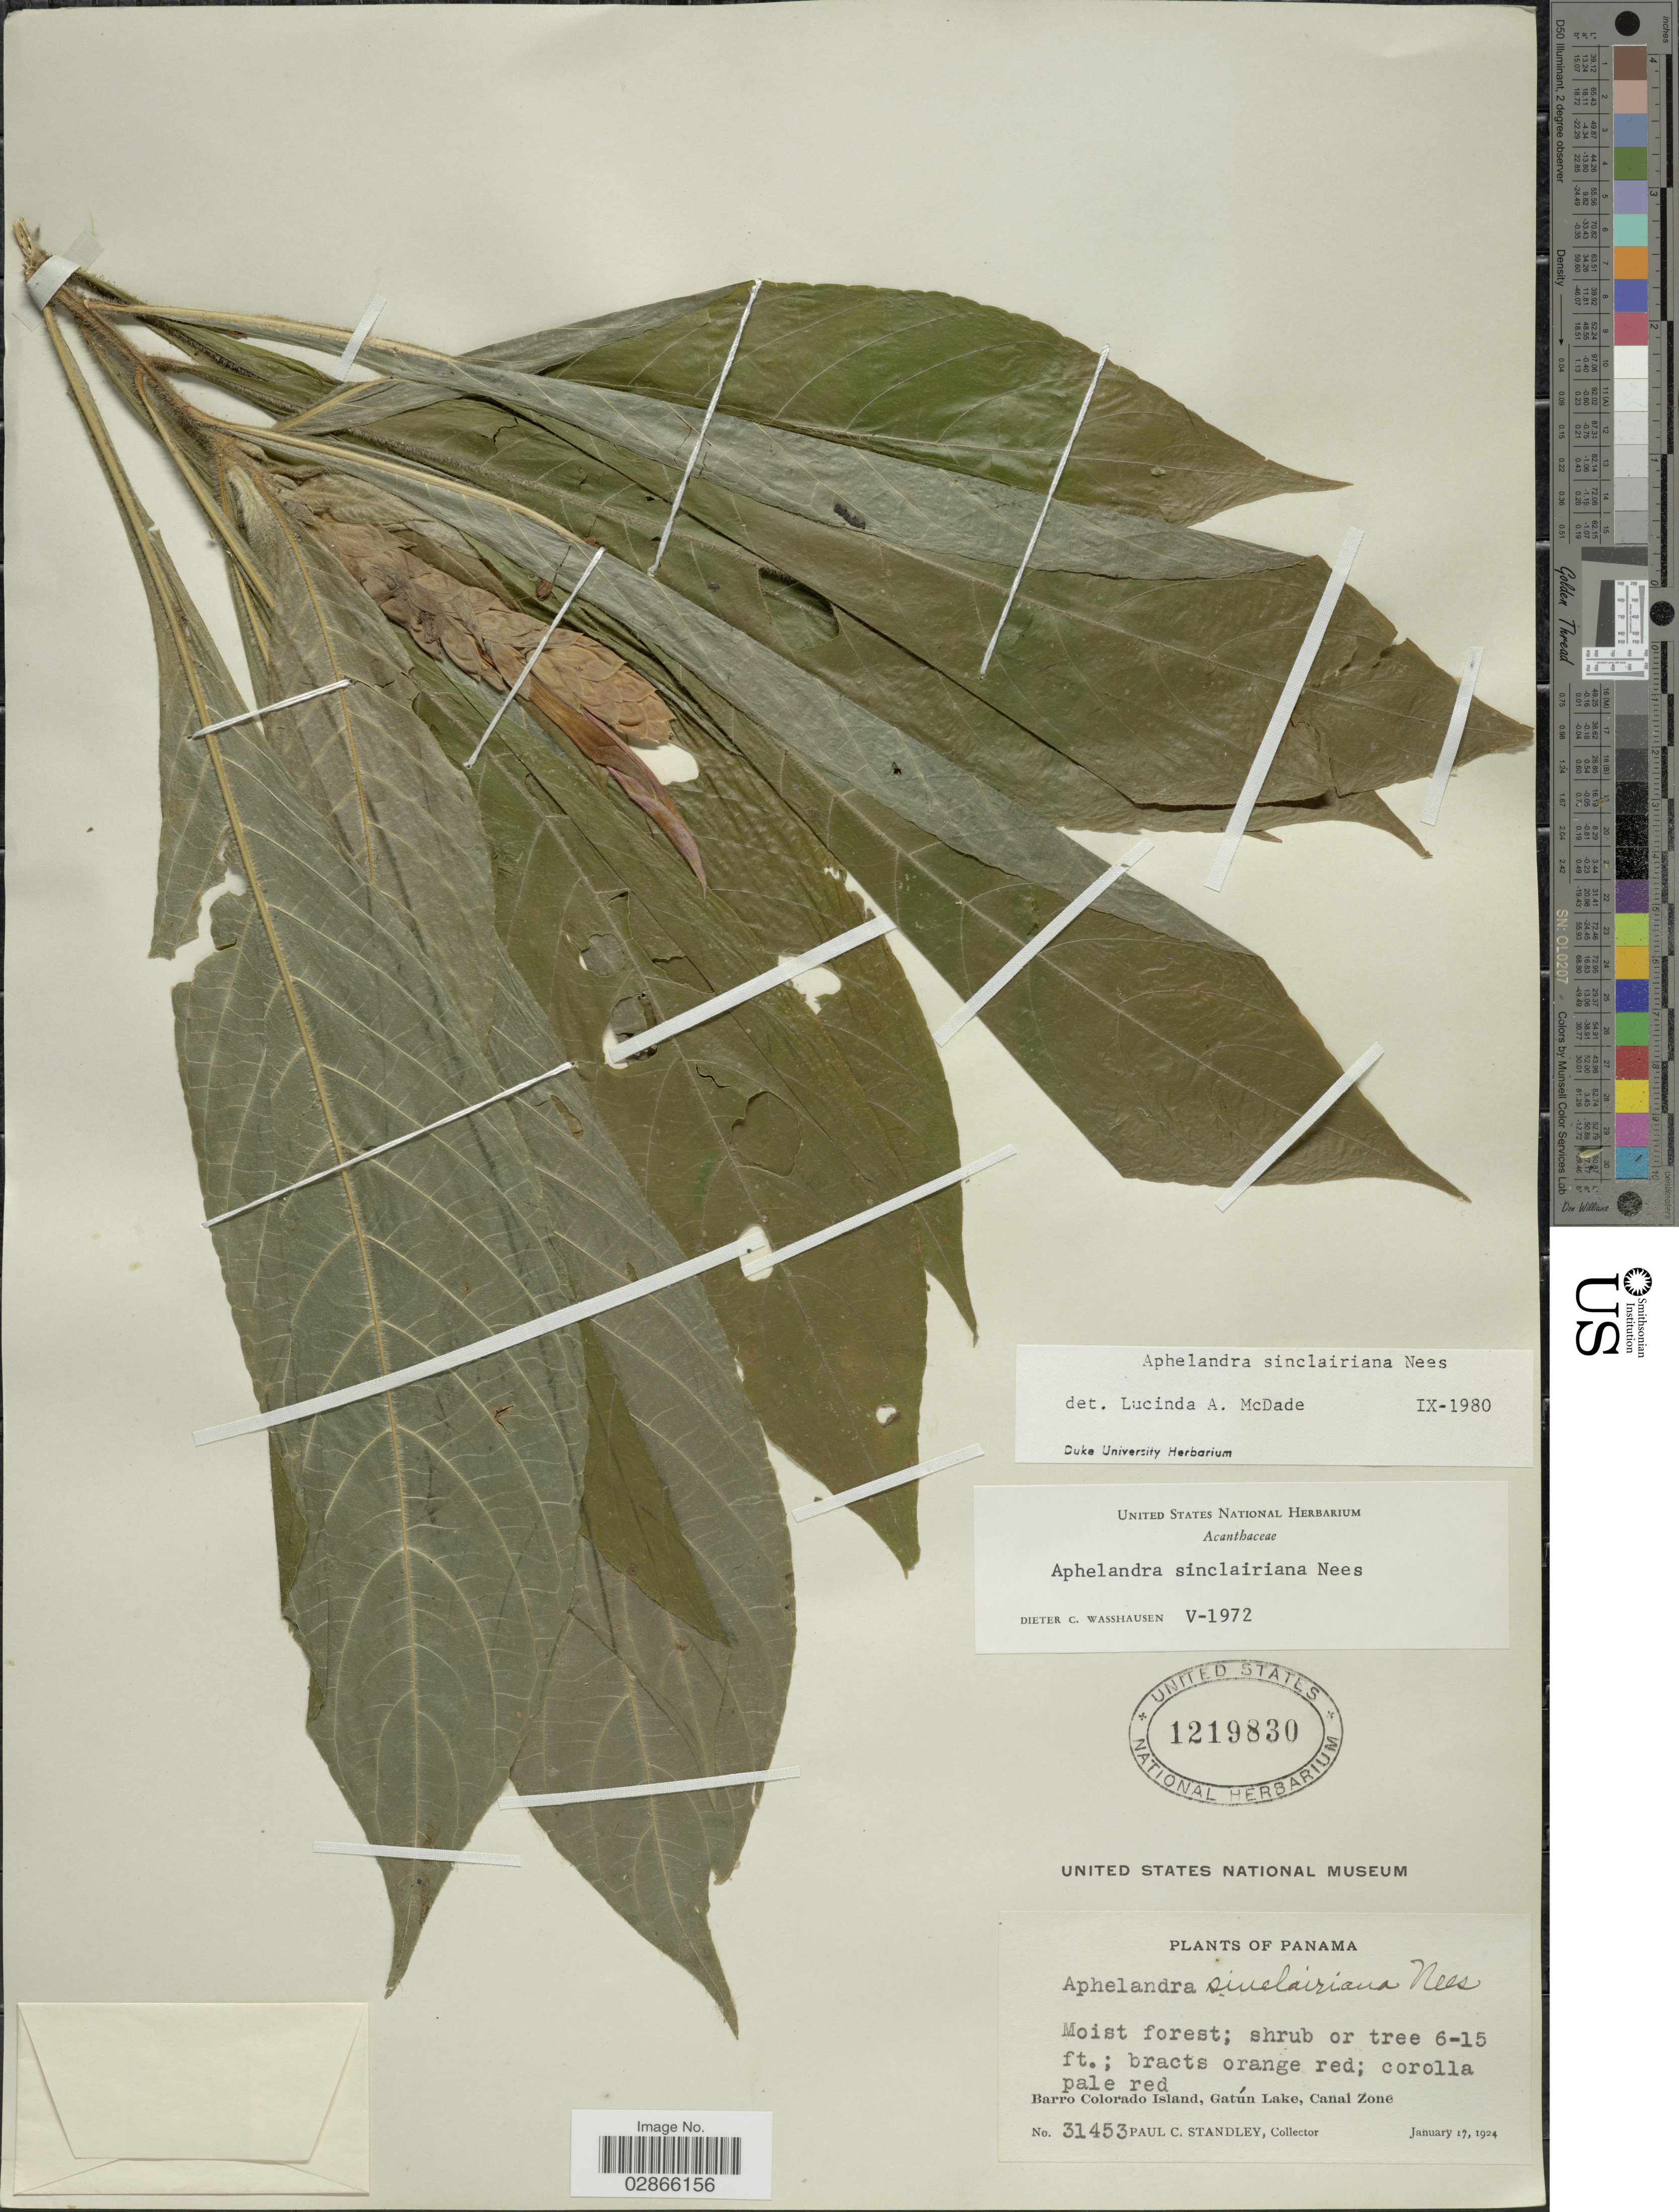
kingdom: Plantae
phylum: Tracheophyta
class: Magnoliopsida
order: Lamiales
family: Acanthaceae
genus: Aphelandra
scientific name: Aphelandra sinclairiana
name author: Nees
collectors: P. C. Standley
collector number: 31453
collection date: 1924-01-17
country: Panama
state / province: Panamá Oeste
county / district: Canal Zone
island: Barro Colorado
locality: Barro Colorado Island, Gatún Lake, Canal Zone.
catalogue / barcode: US 1219830